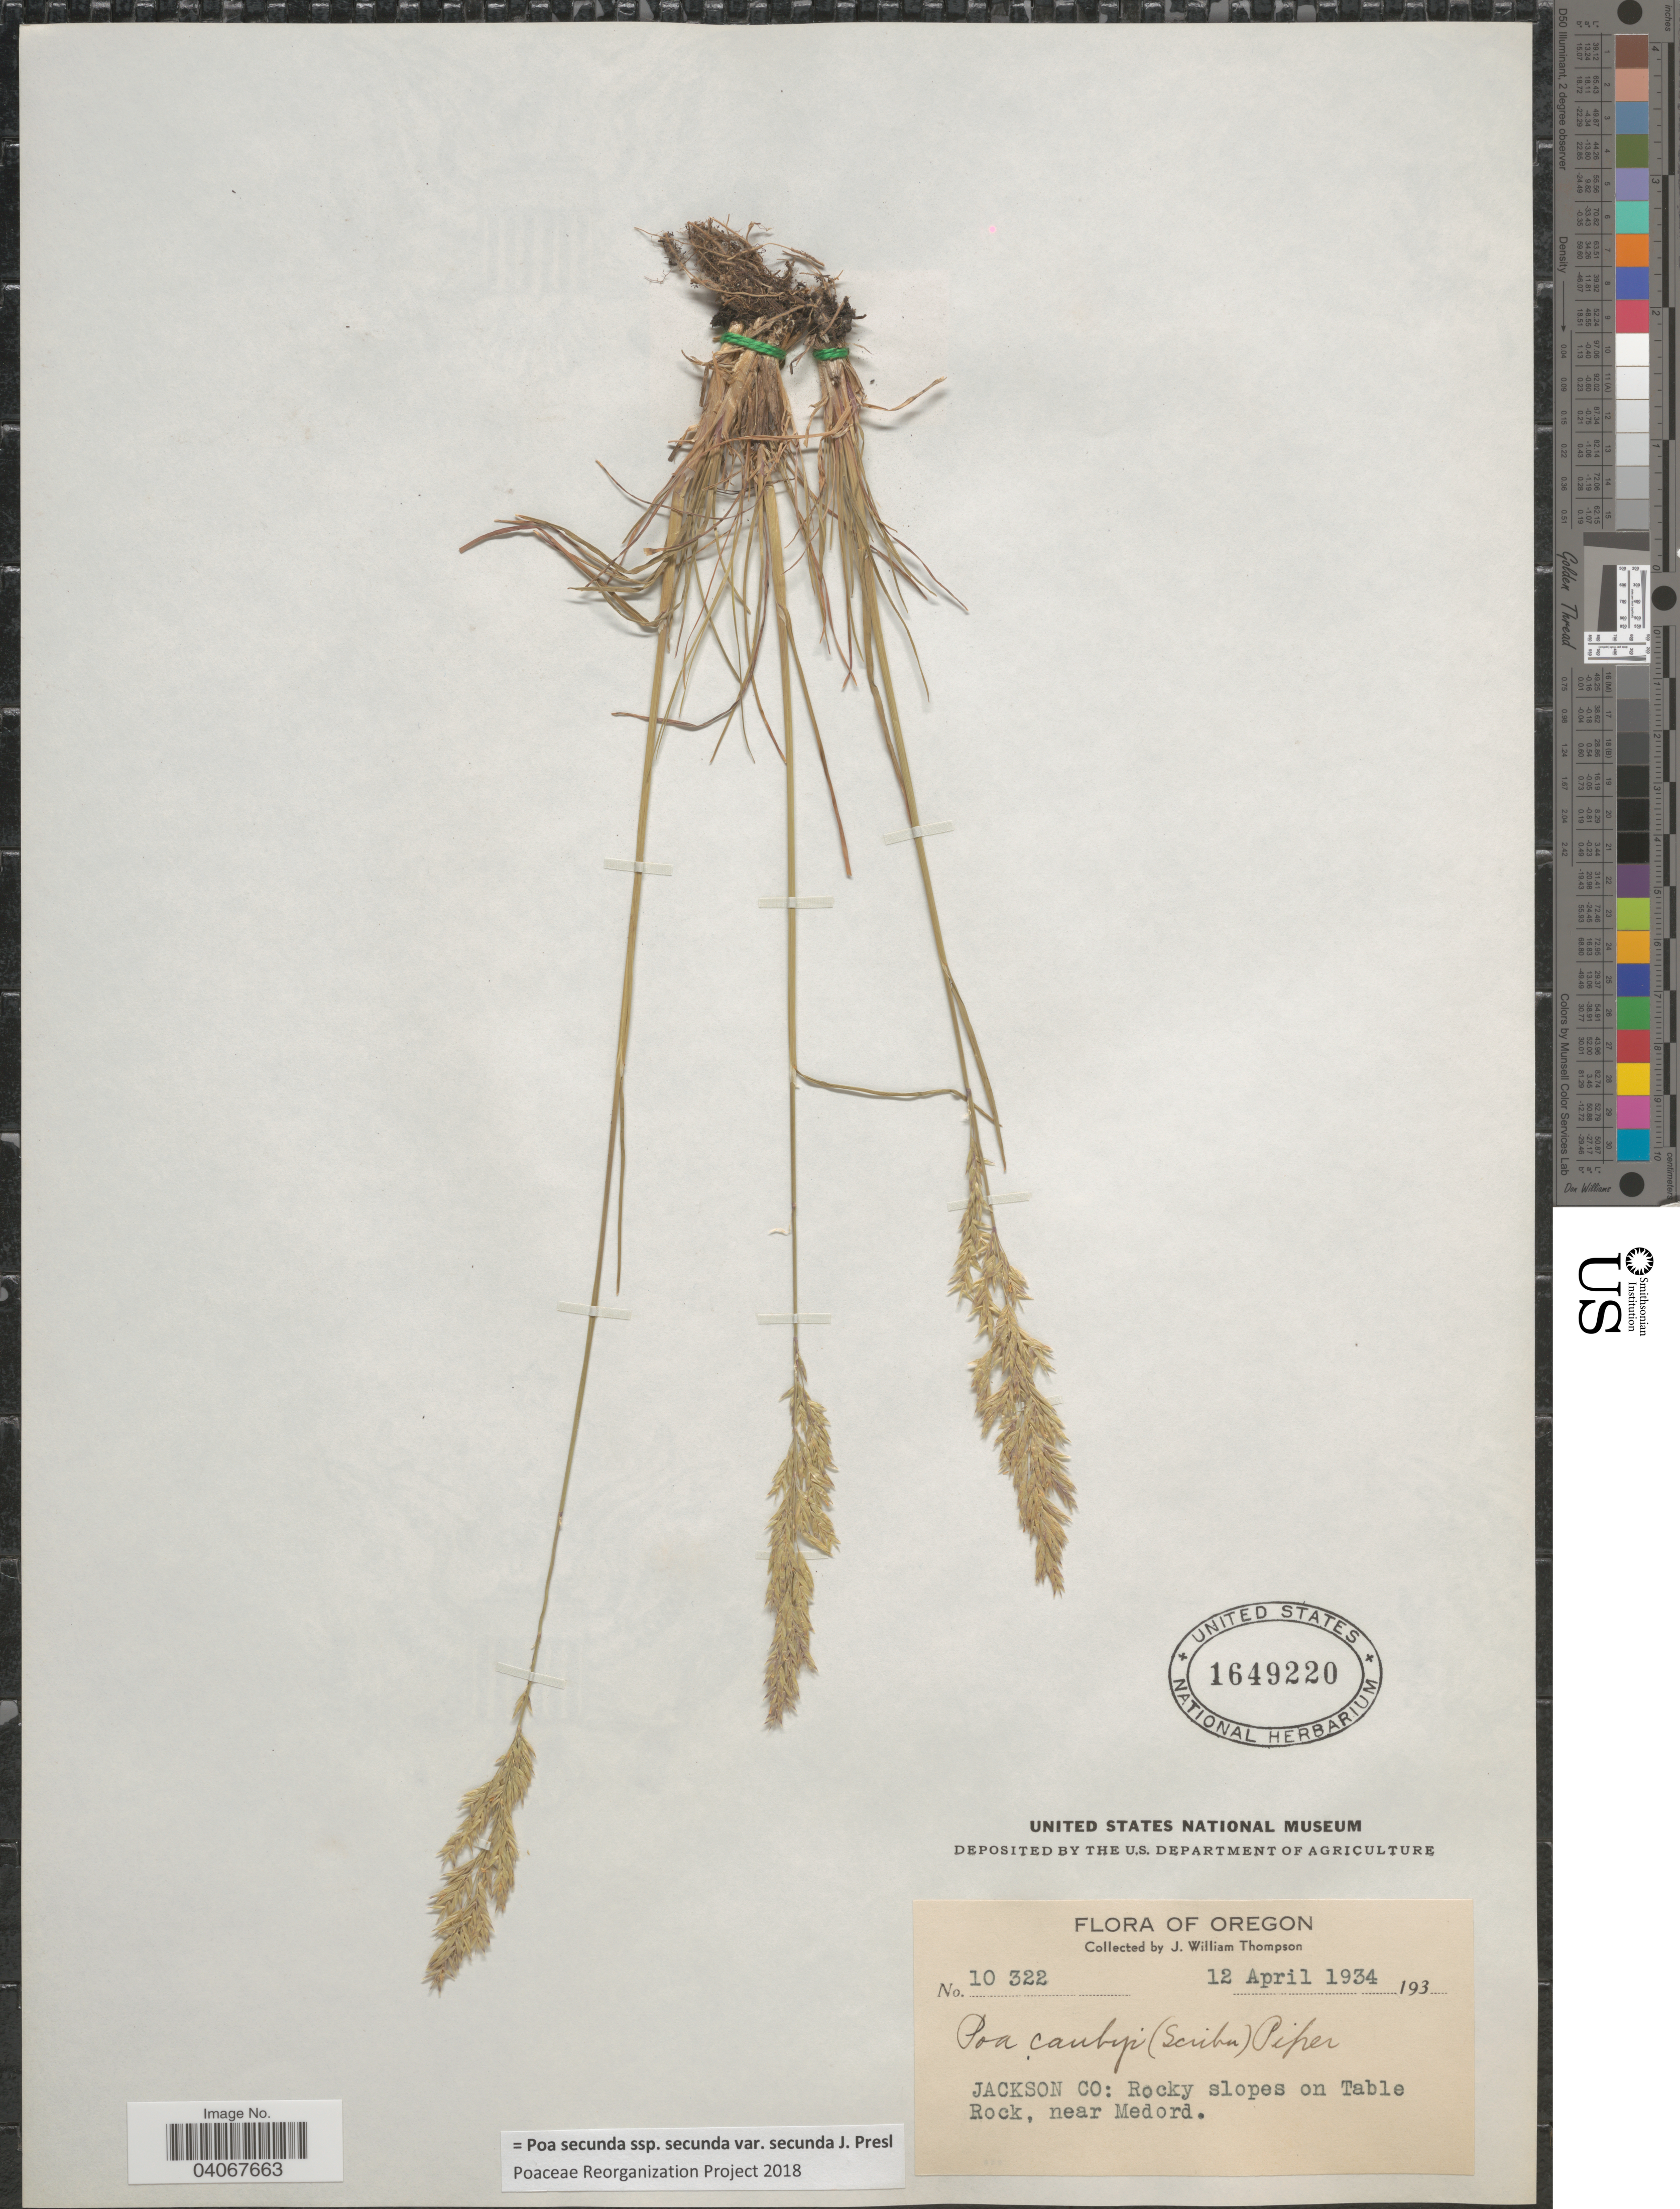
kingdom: Plantae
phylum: Tracheophyta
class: Liliopsida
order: Poales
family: Poaceae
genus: Poa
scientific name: Poa secunda subsp. secunda var. secunda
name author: J. Presl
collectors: J. W. Thompson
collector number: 10322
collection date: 1934-04-12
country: United States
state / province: Oregon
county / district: Jackson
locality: Jackson Co: Rocky slopes on Table Rock, near Medord.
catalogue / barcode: US 1649220